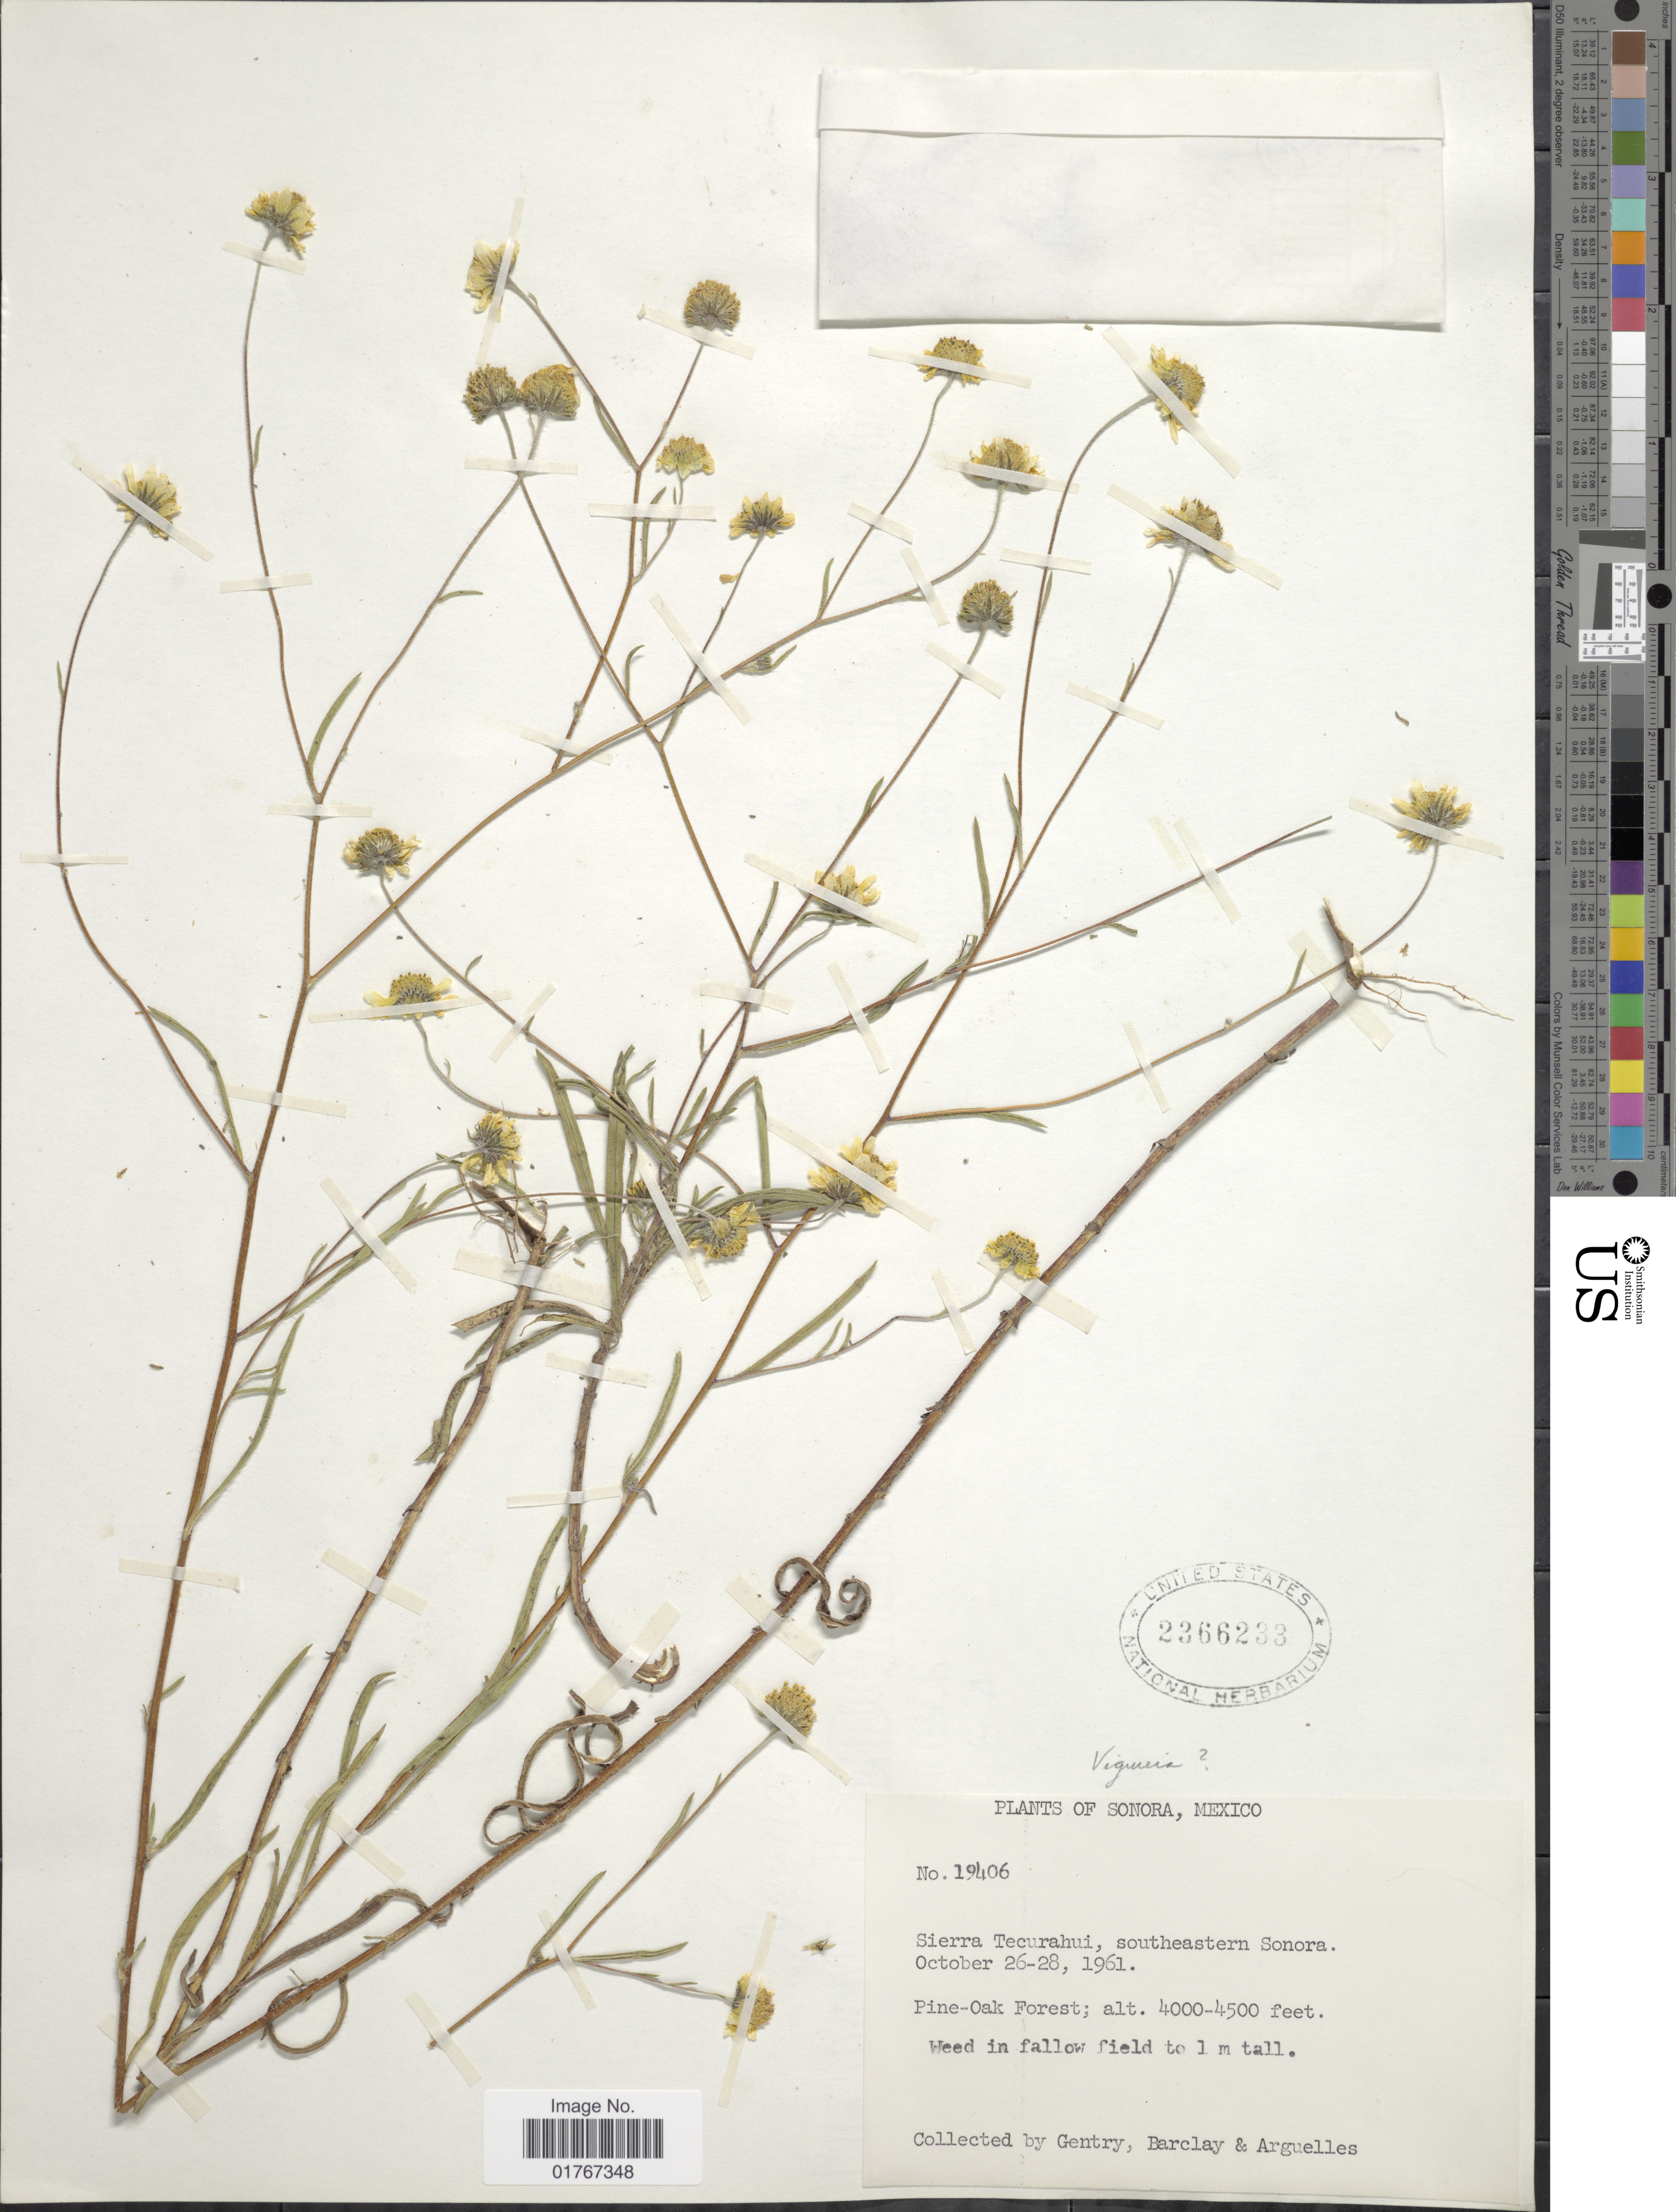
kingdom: Plantae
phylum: Tracheophyta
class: Magnoliopsida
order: Asterales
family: Asteraceae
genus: Heliomeris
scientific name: Heliomeris annua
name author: (M.E. Jones) Cockerell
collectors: Gentry, --, -- Barclay & Arguelles, --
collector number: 19406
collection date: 1961-10-26/1961-10-28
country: Mexico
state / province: Sonora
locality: Sierra Tecurahui, southeastern Sonora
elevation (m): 1219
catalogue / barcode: US 2366233